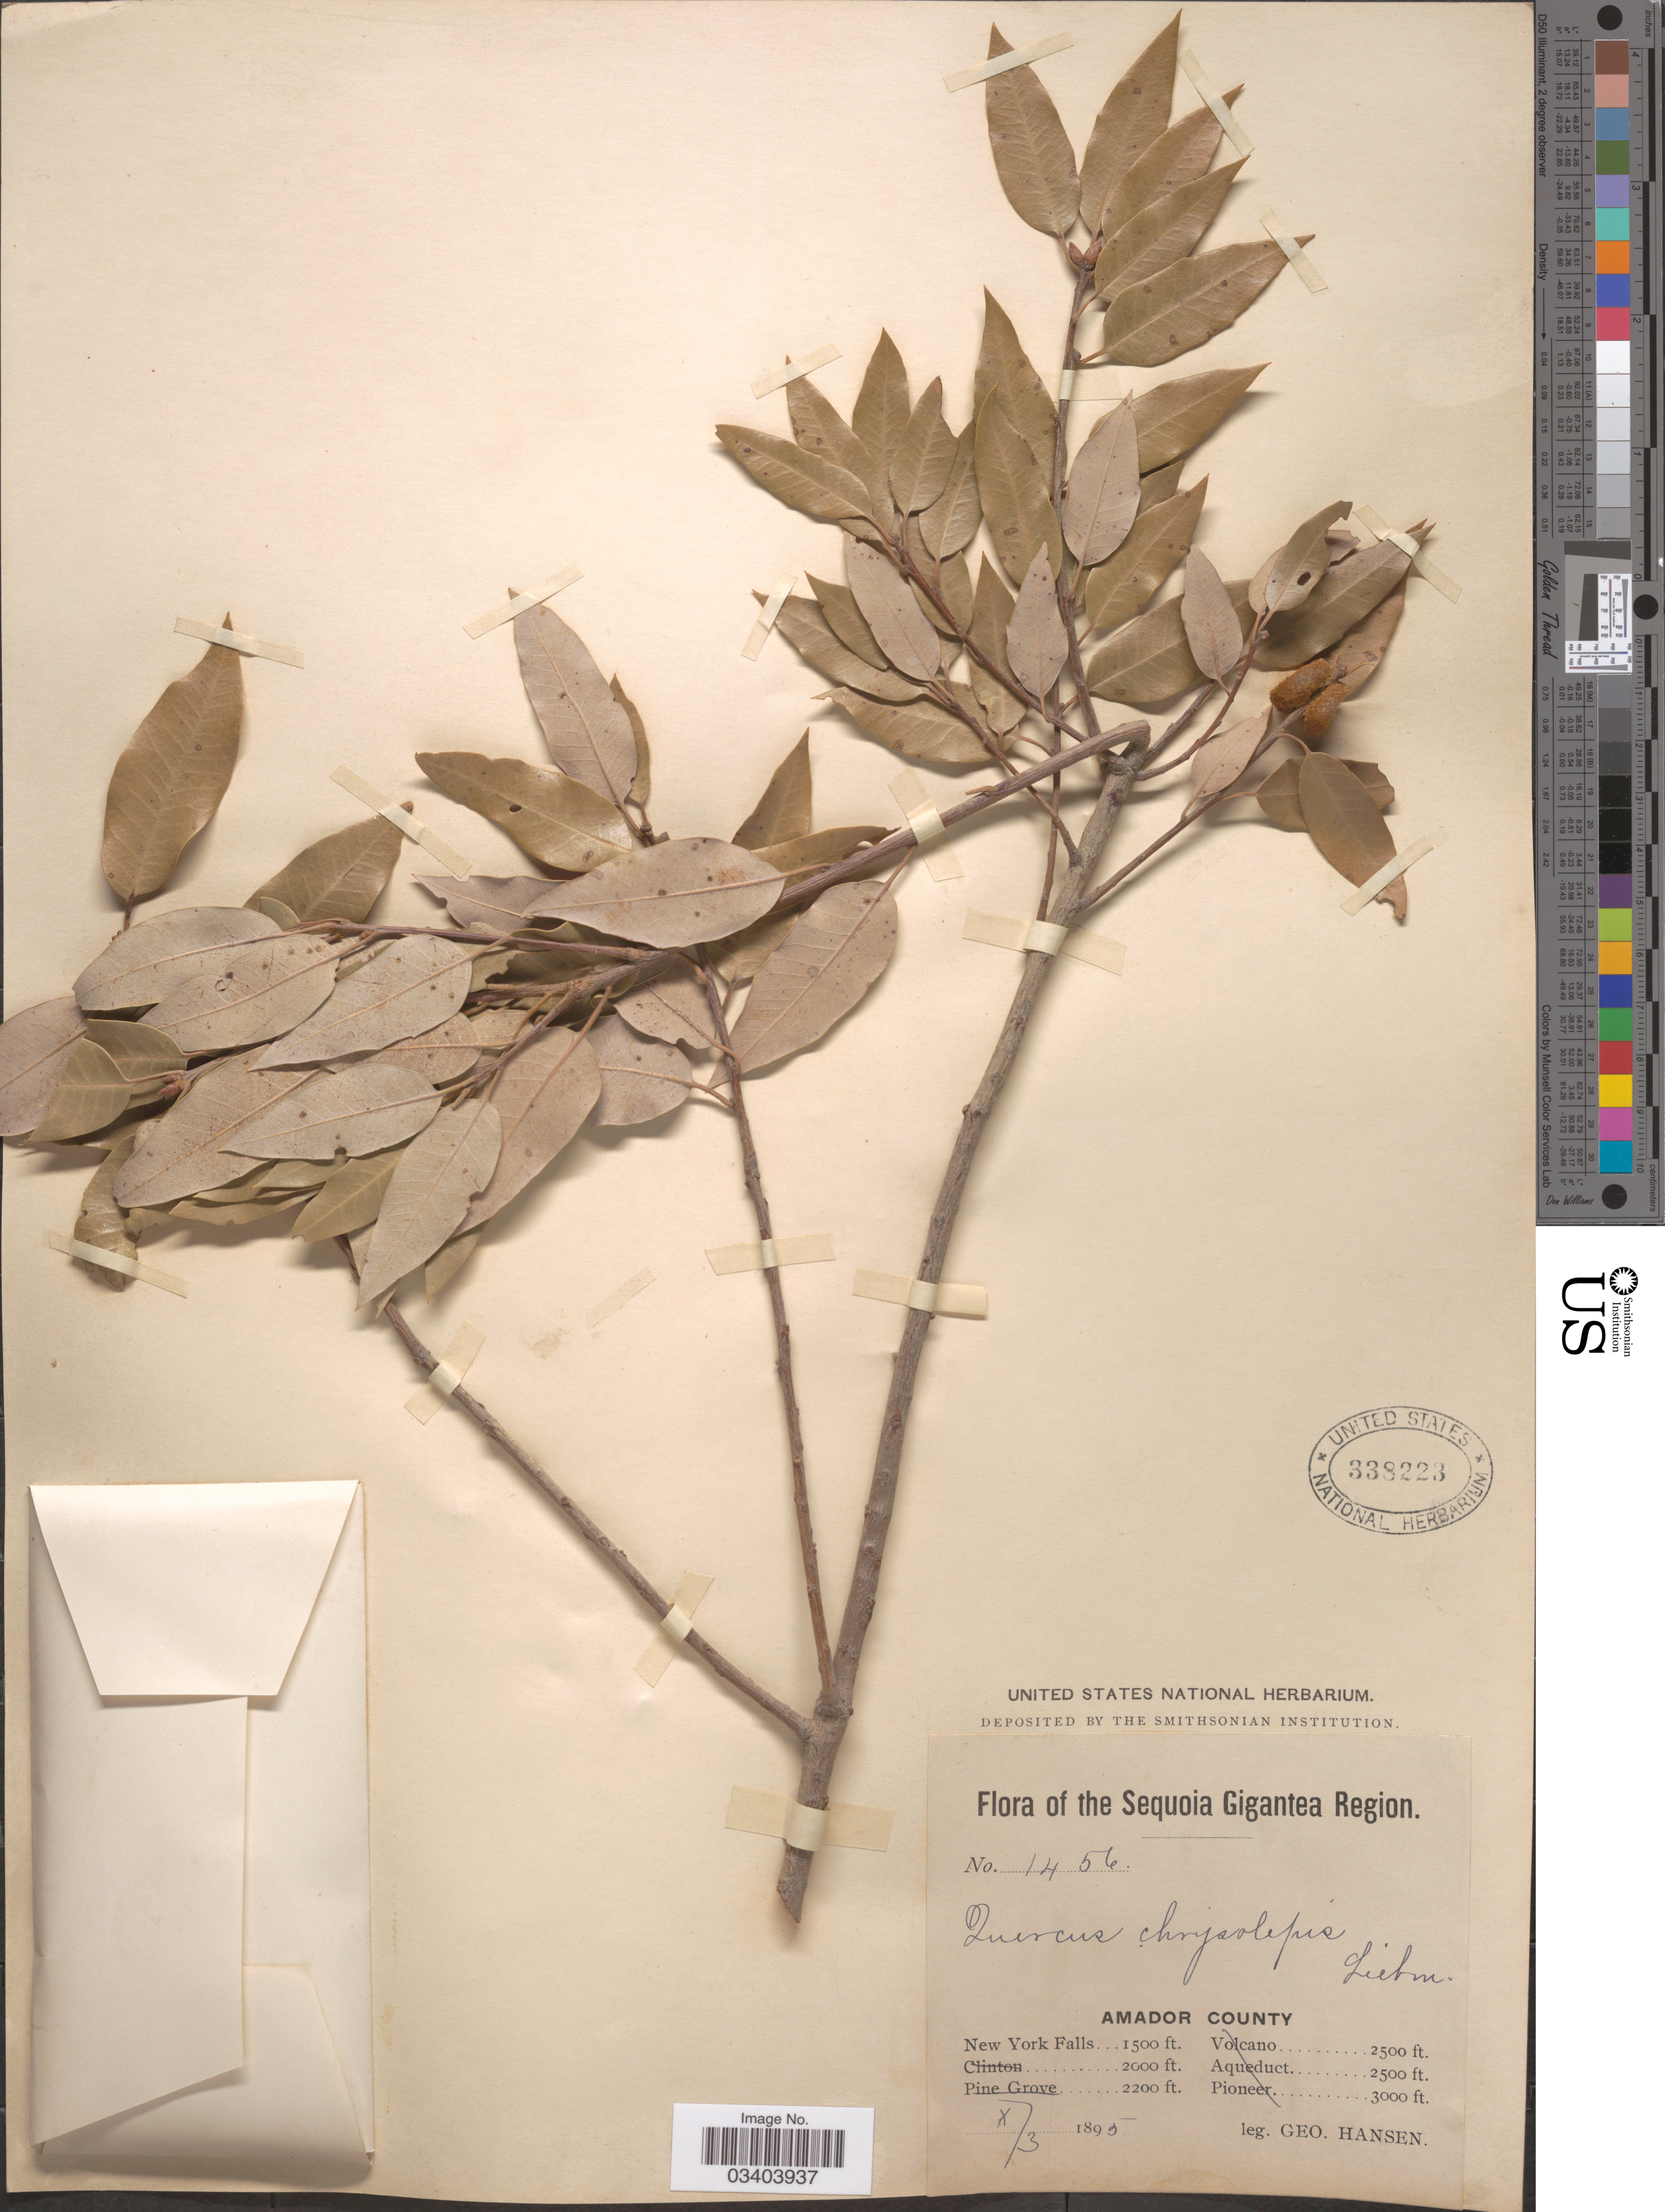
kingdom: Plantae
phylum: Tracheophyta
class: Magnoliopsida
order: Fagales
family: Fagaceae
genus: Quercus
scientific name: Quercus chrysolepis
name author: Liebm.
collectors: G. Hansen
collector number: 1456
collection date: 1895-10-03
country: United States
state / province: California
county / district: Amador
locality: The Sequoia Gigantea Region. Amador County. New York Falls.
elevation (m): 457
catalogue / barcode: US 338223